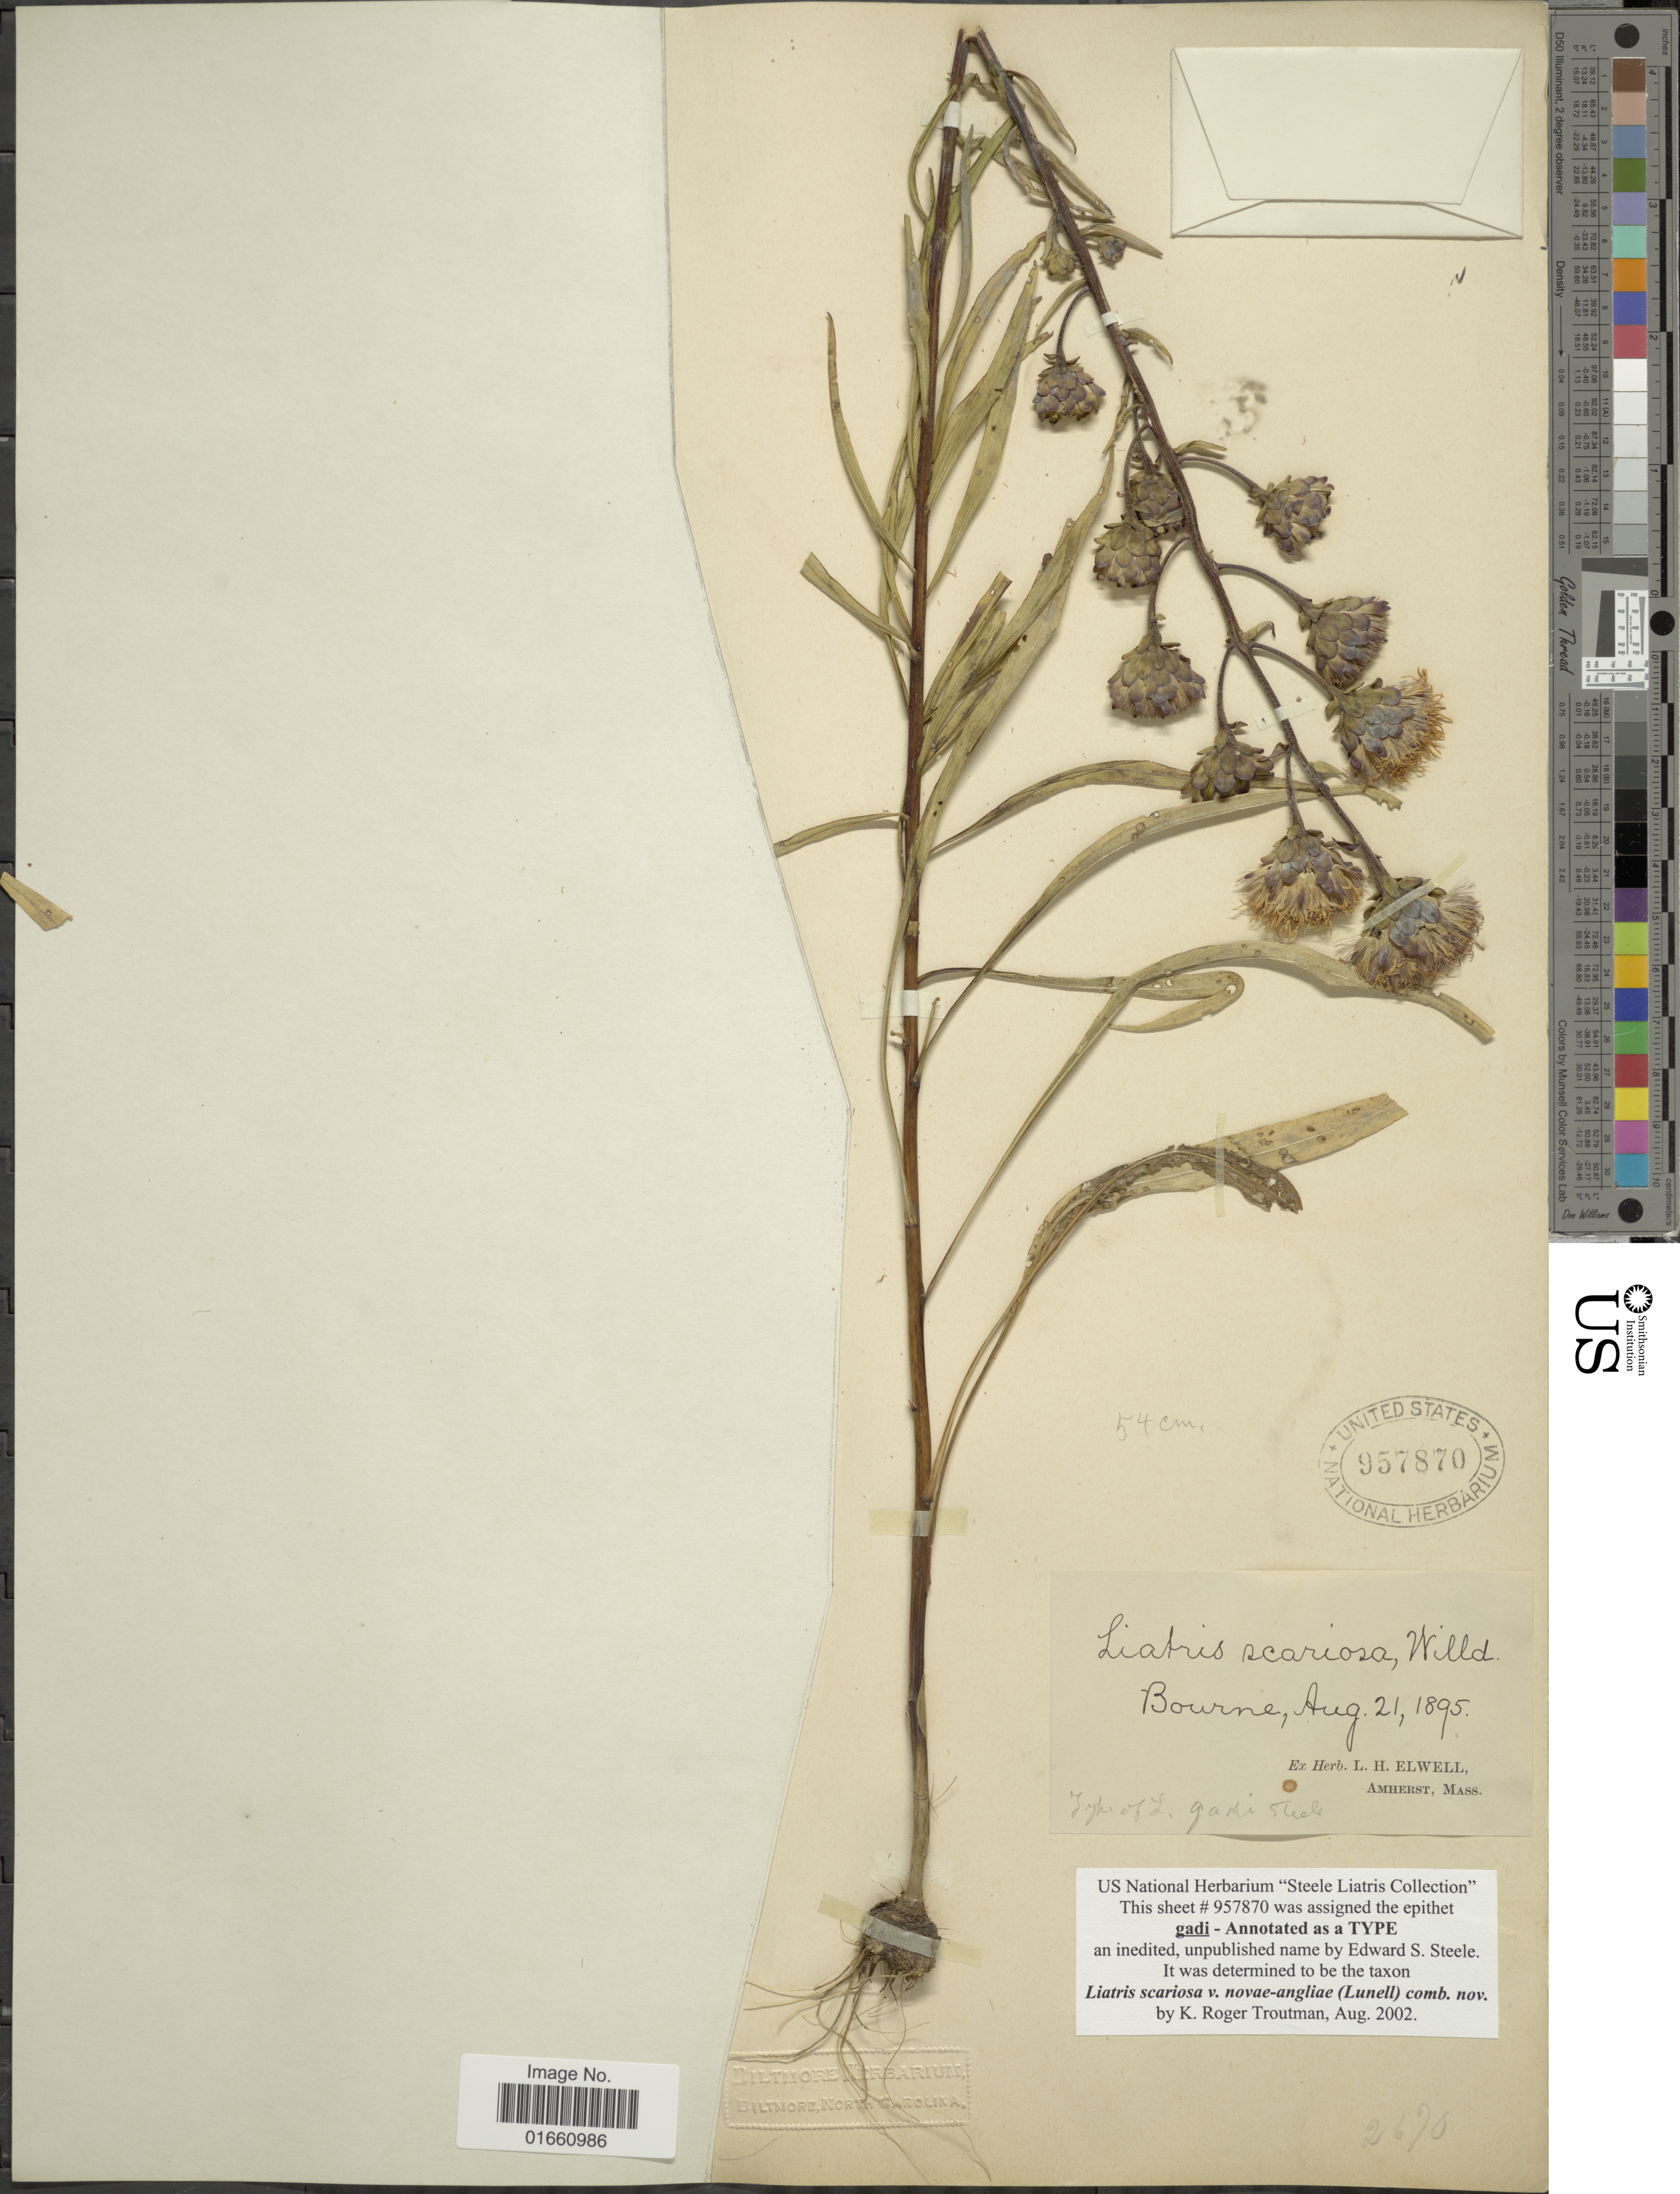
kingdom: Plantae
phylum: Tracheophyta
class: Magnoliopsida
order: Asterales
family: Asteraceae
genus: Liatris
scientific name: Liatris scariosa var. novae-angliae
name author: (Lunell) Gandhi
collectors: ex herb. L. H. Elwell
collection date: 1895-08-21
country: United States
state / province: Massachusetts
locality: Bourne, Amherst [unsure placement]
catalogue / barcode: US 957870